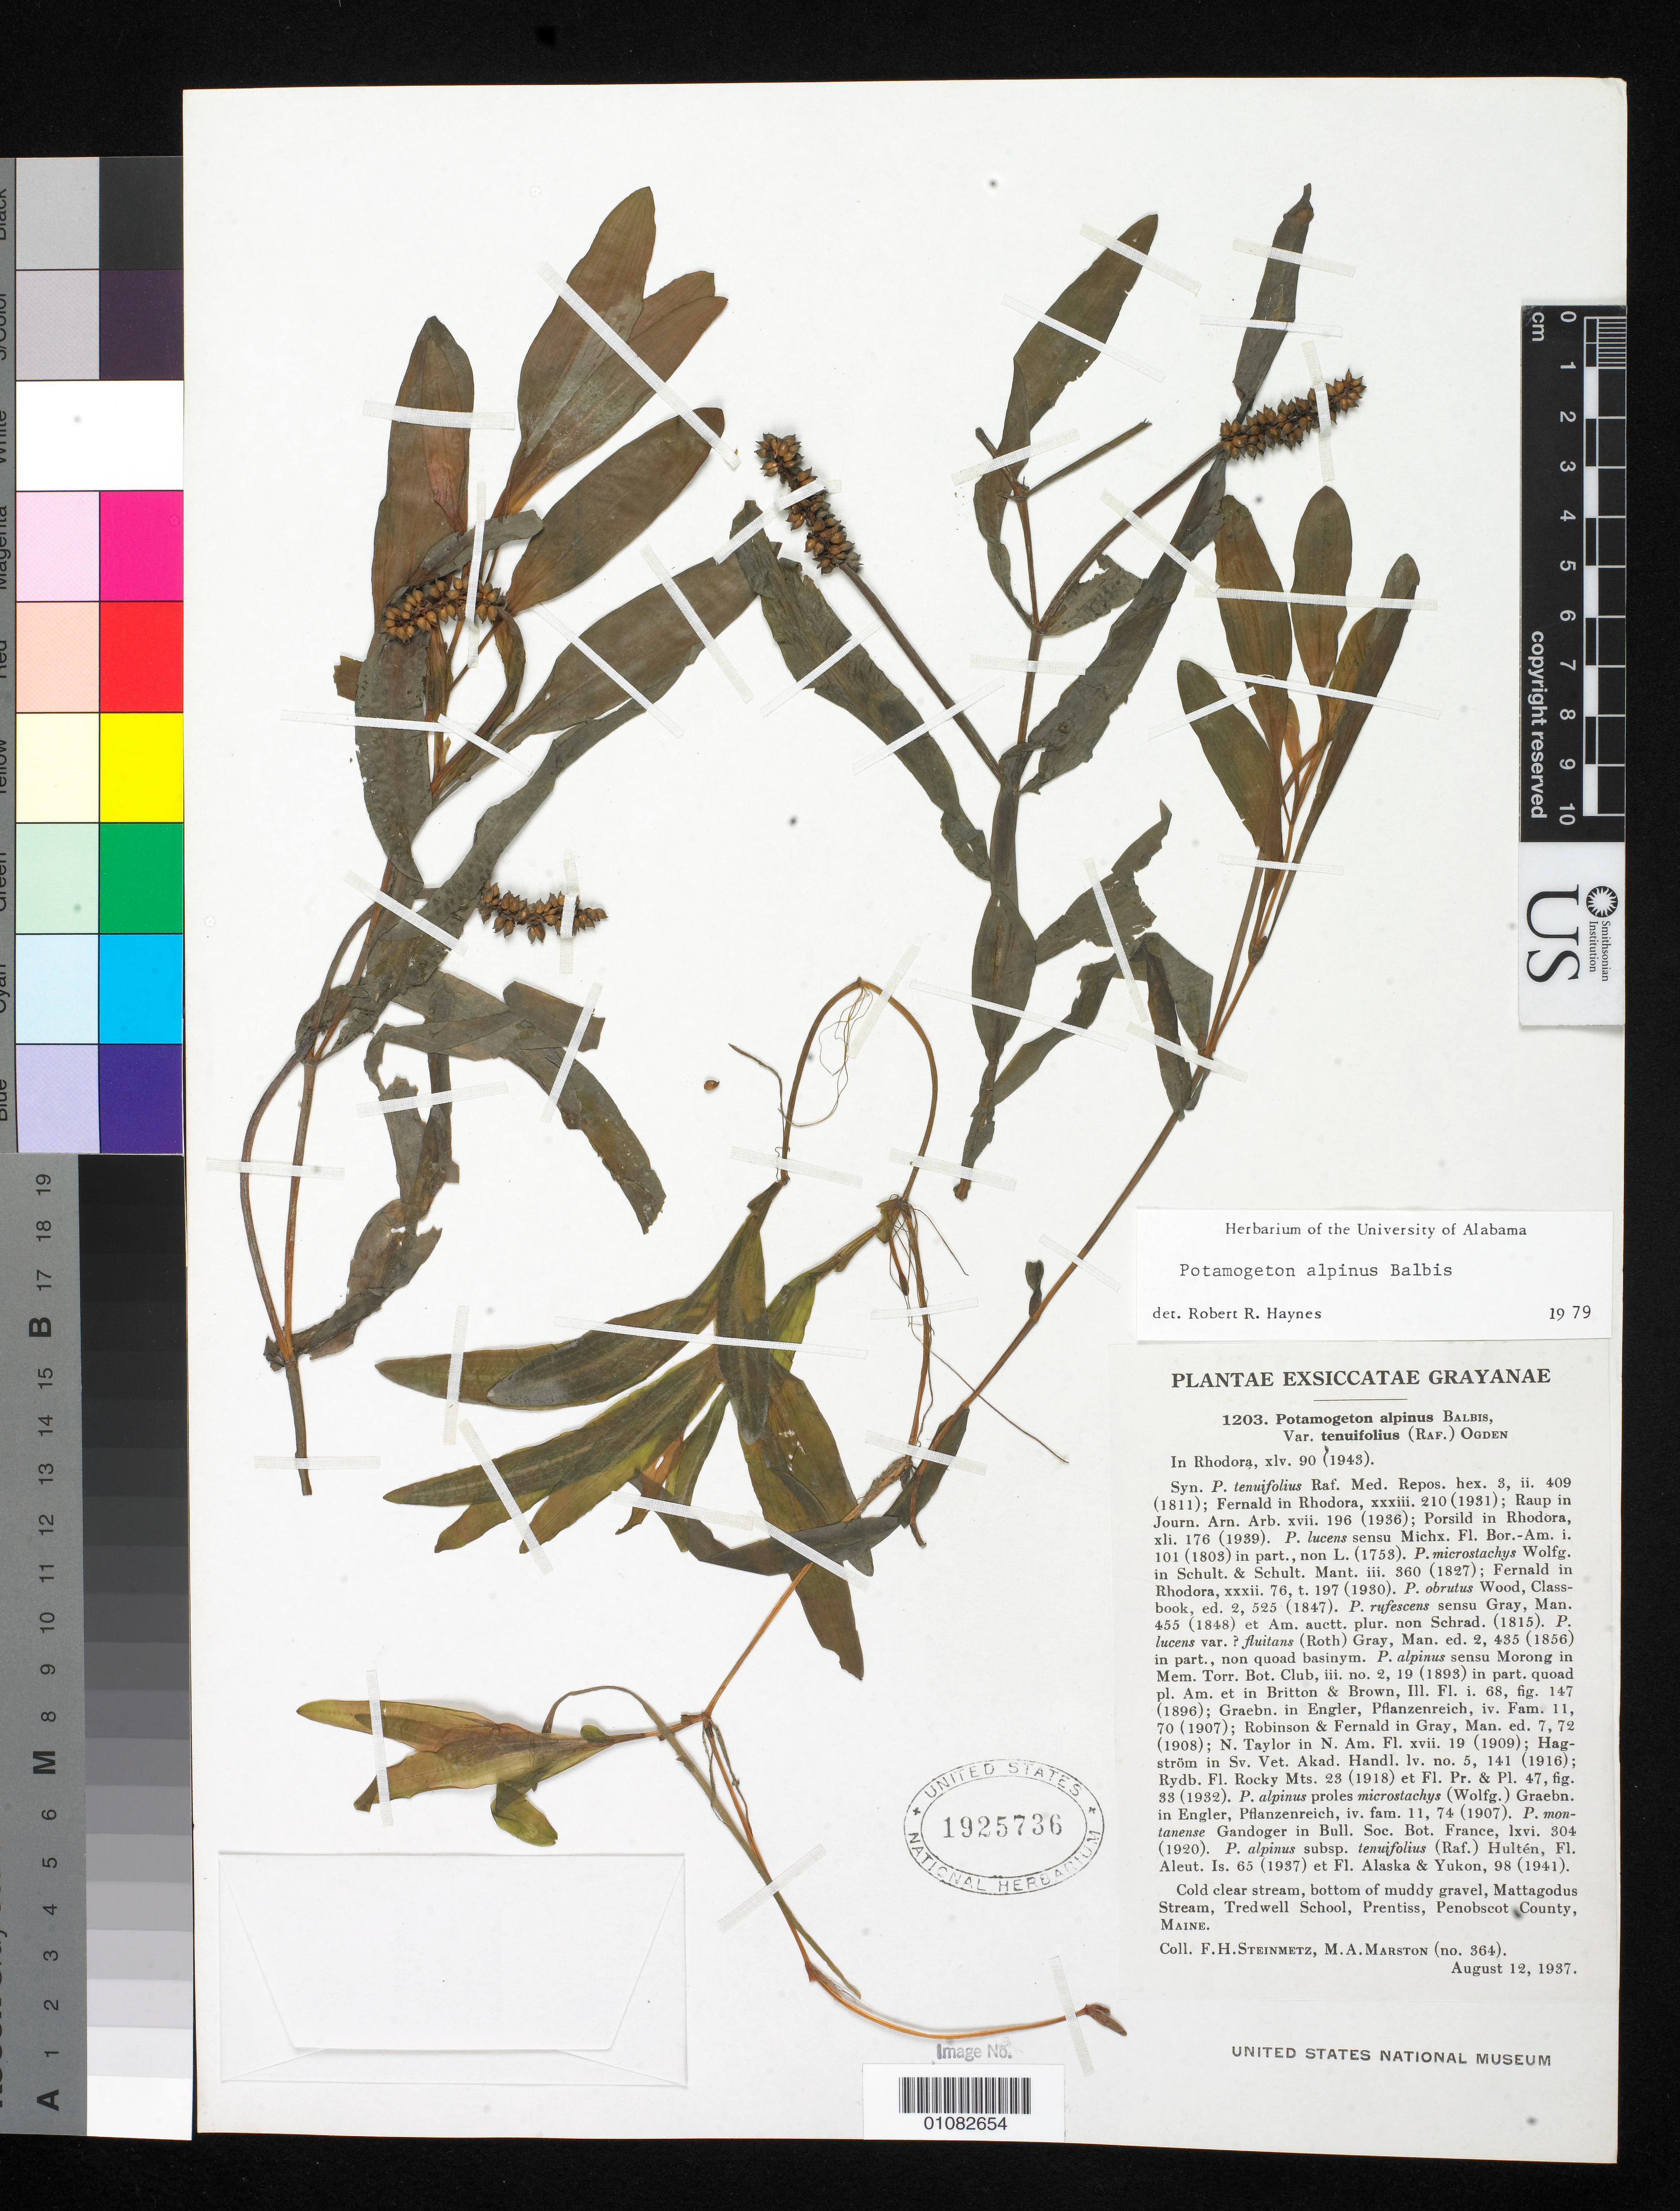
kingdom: Plantae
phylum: Tracheophyta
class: Liliopsida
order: Alismatales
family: Potamogetonaceae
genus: Potamogeton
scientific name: Potamogeton alpinus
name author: Balb.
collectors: F. H. Steinmetz & M. Marston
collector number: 364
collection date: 1937-08-12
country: United States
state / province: Maine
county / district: Penobscot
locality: Prentiss, Tredwell School, Mattagodus Stream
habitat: Cold clear stream, bottom of muddy gravel.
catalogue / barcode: US 1925736